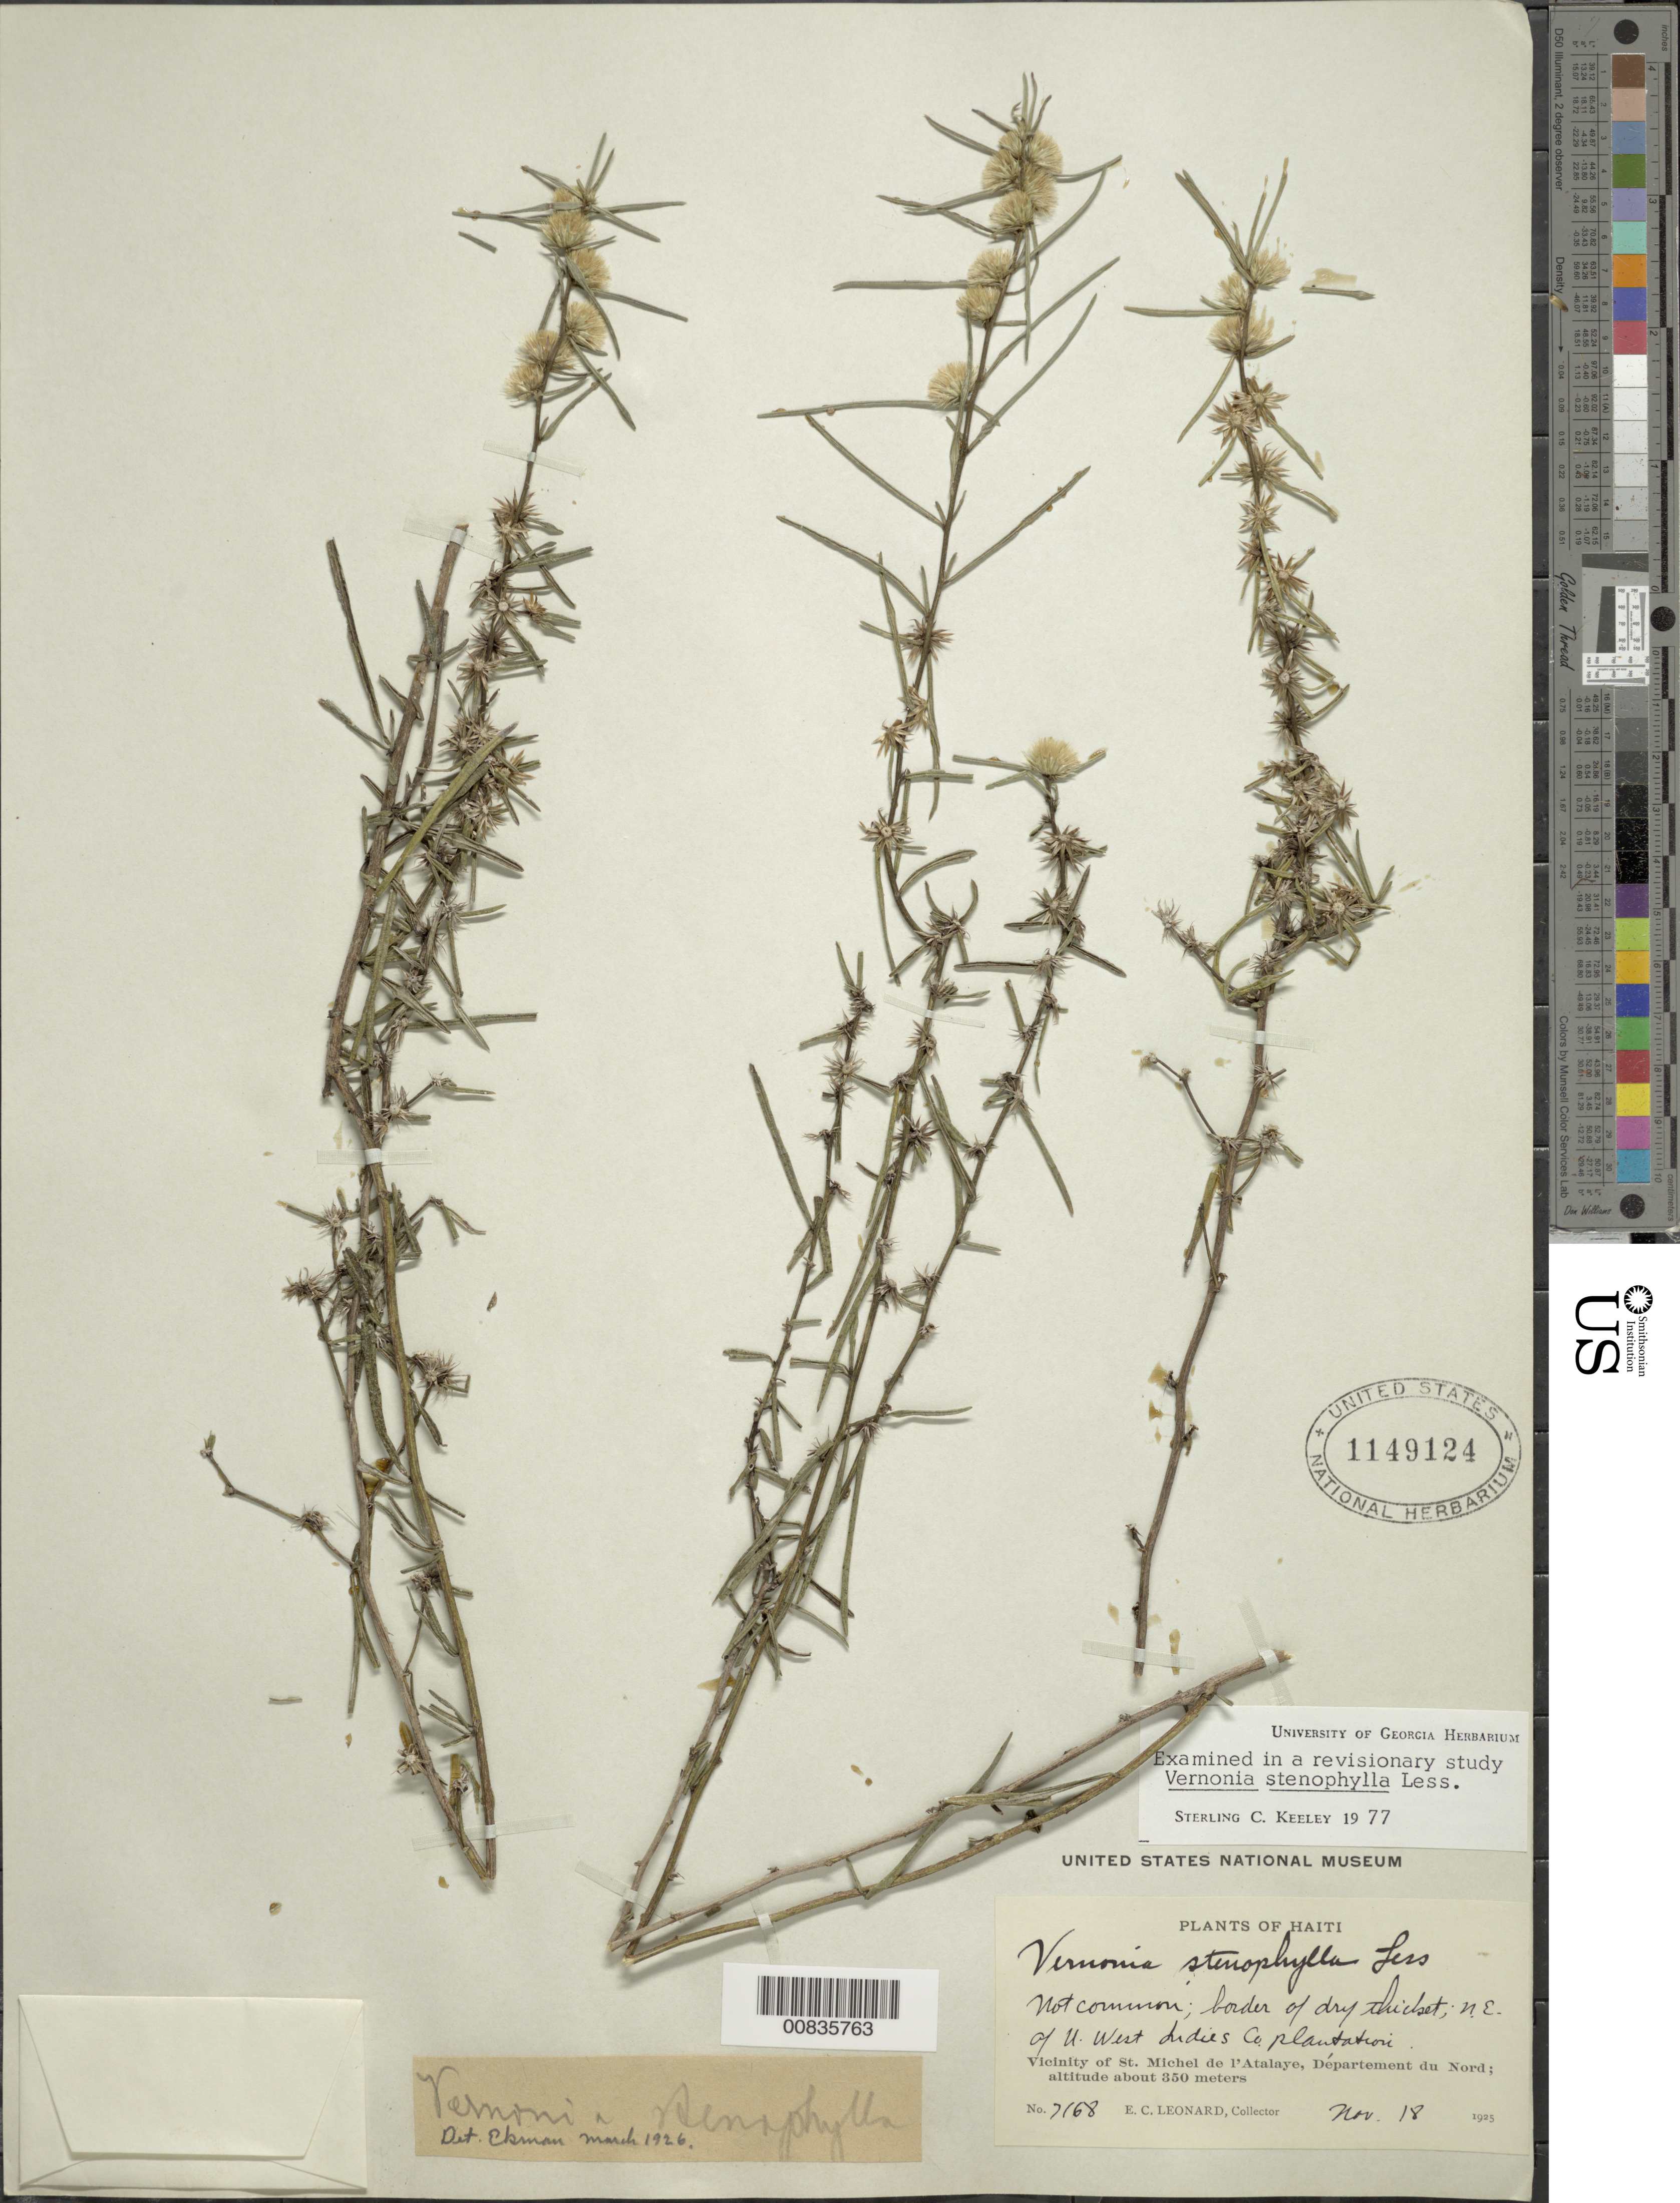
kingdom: Plantae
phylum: Tracheophyta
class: Magnoliopsida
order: Asterales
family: Asteraceae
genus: Lepidaploa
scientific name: Lepidaploa stenophylla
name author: (Less.) H. Rob.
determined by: Keeler, S. C.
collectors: E. C. Leonard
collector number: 7168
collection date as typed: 18 Nov 1925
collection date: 1925-11-18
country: Haiti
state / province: Artibonite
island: Hispaniola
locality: Vicinity of St. Michel de l'Atalaye, NE of U West Indies Co. Plantation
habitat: Border of dry thicket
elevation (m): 350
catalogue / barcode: US 1149124